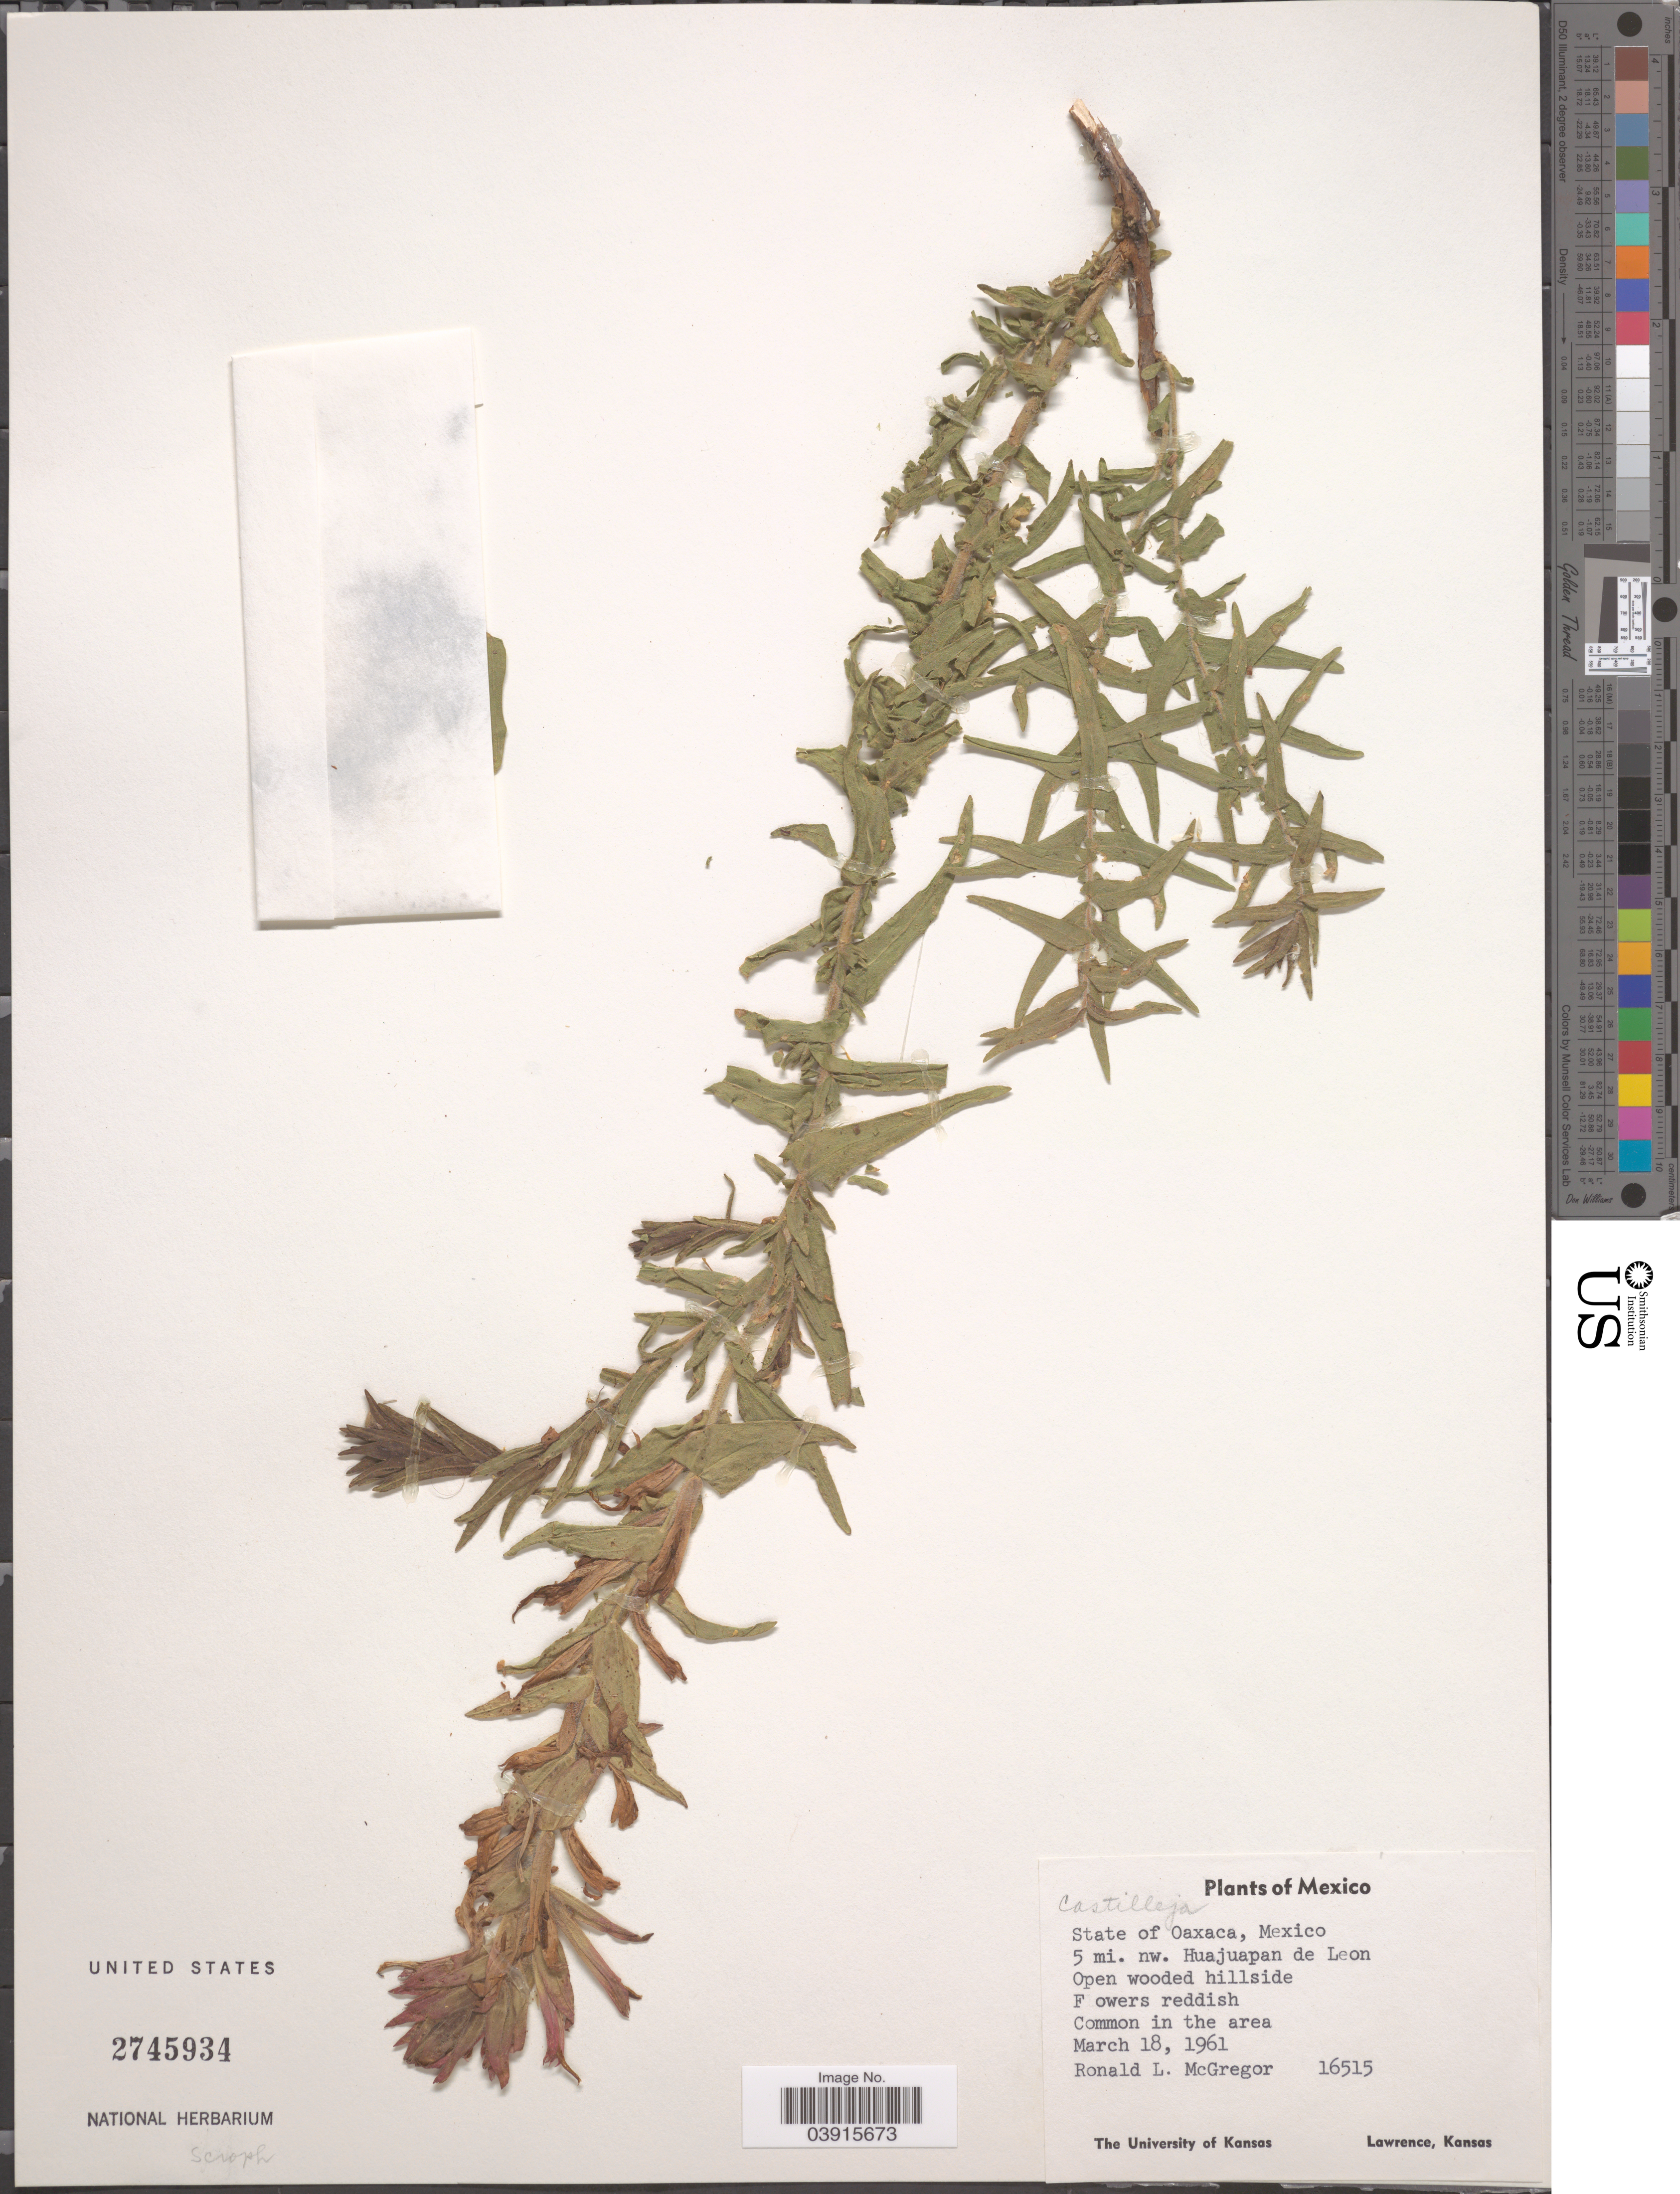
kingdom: Plantae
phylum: Tracheophyta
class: Magnoliopsida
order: Lamiales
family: Orobanchaceae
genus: Castilleja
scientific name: Castilleja tenuiflora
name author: Benth.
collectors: R. McGregor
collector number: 16515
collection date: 1961-03-18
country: Mexico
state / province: Oaxaca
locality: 5 mi. nw. Huajuapan de Leon.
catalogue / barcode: US 2745934